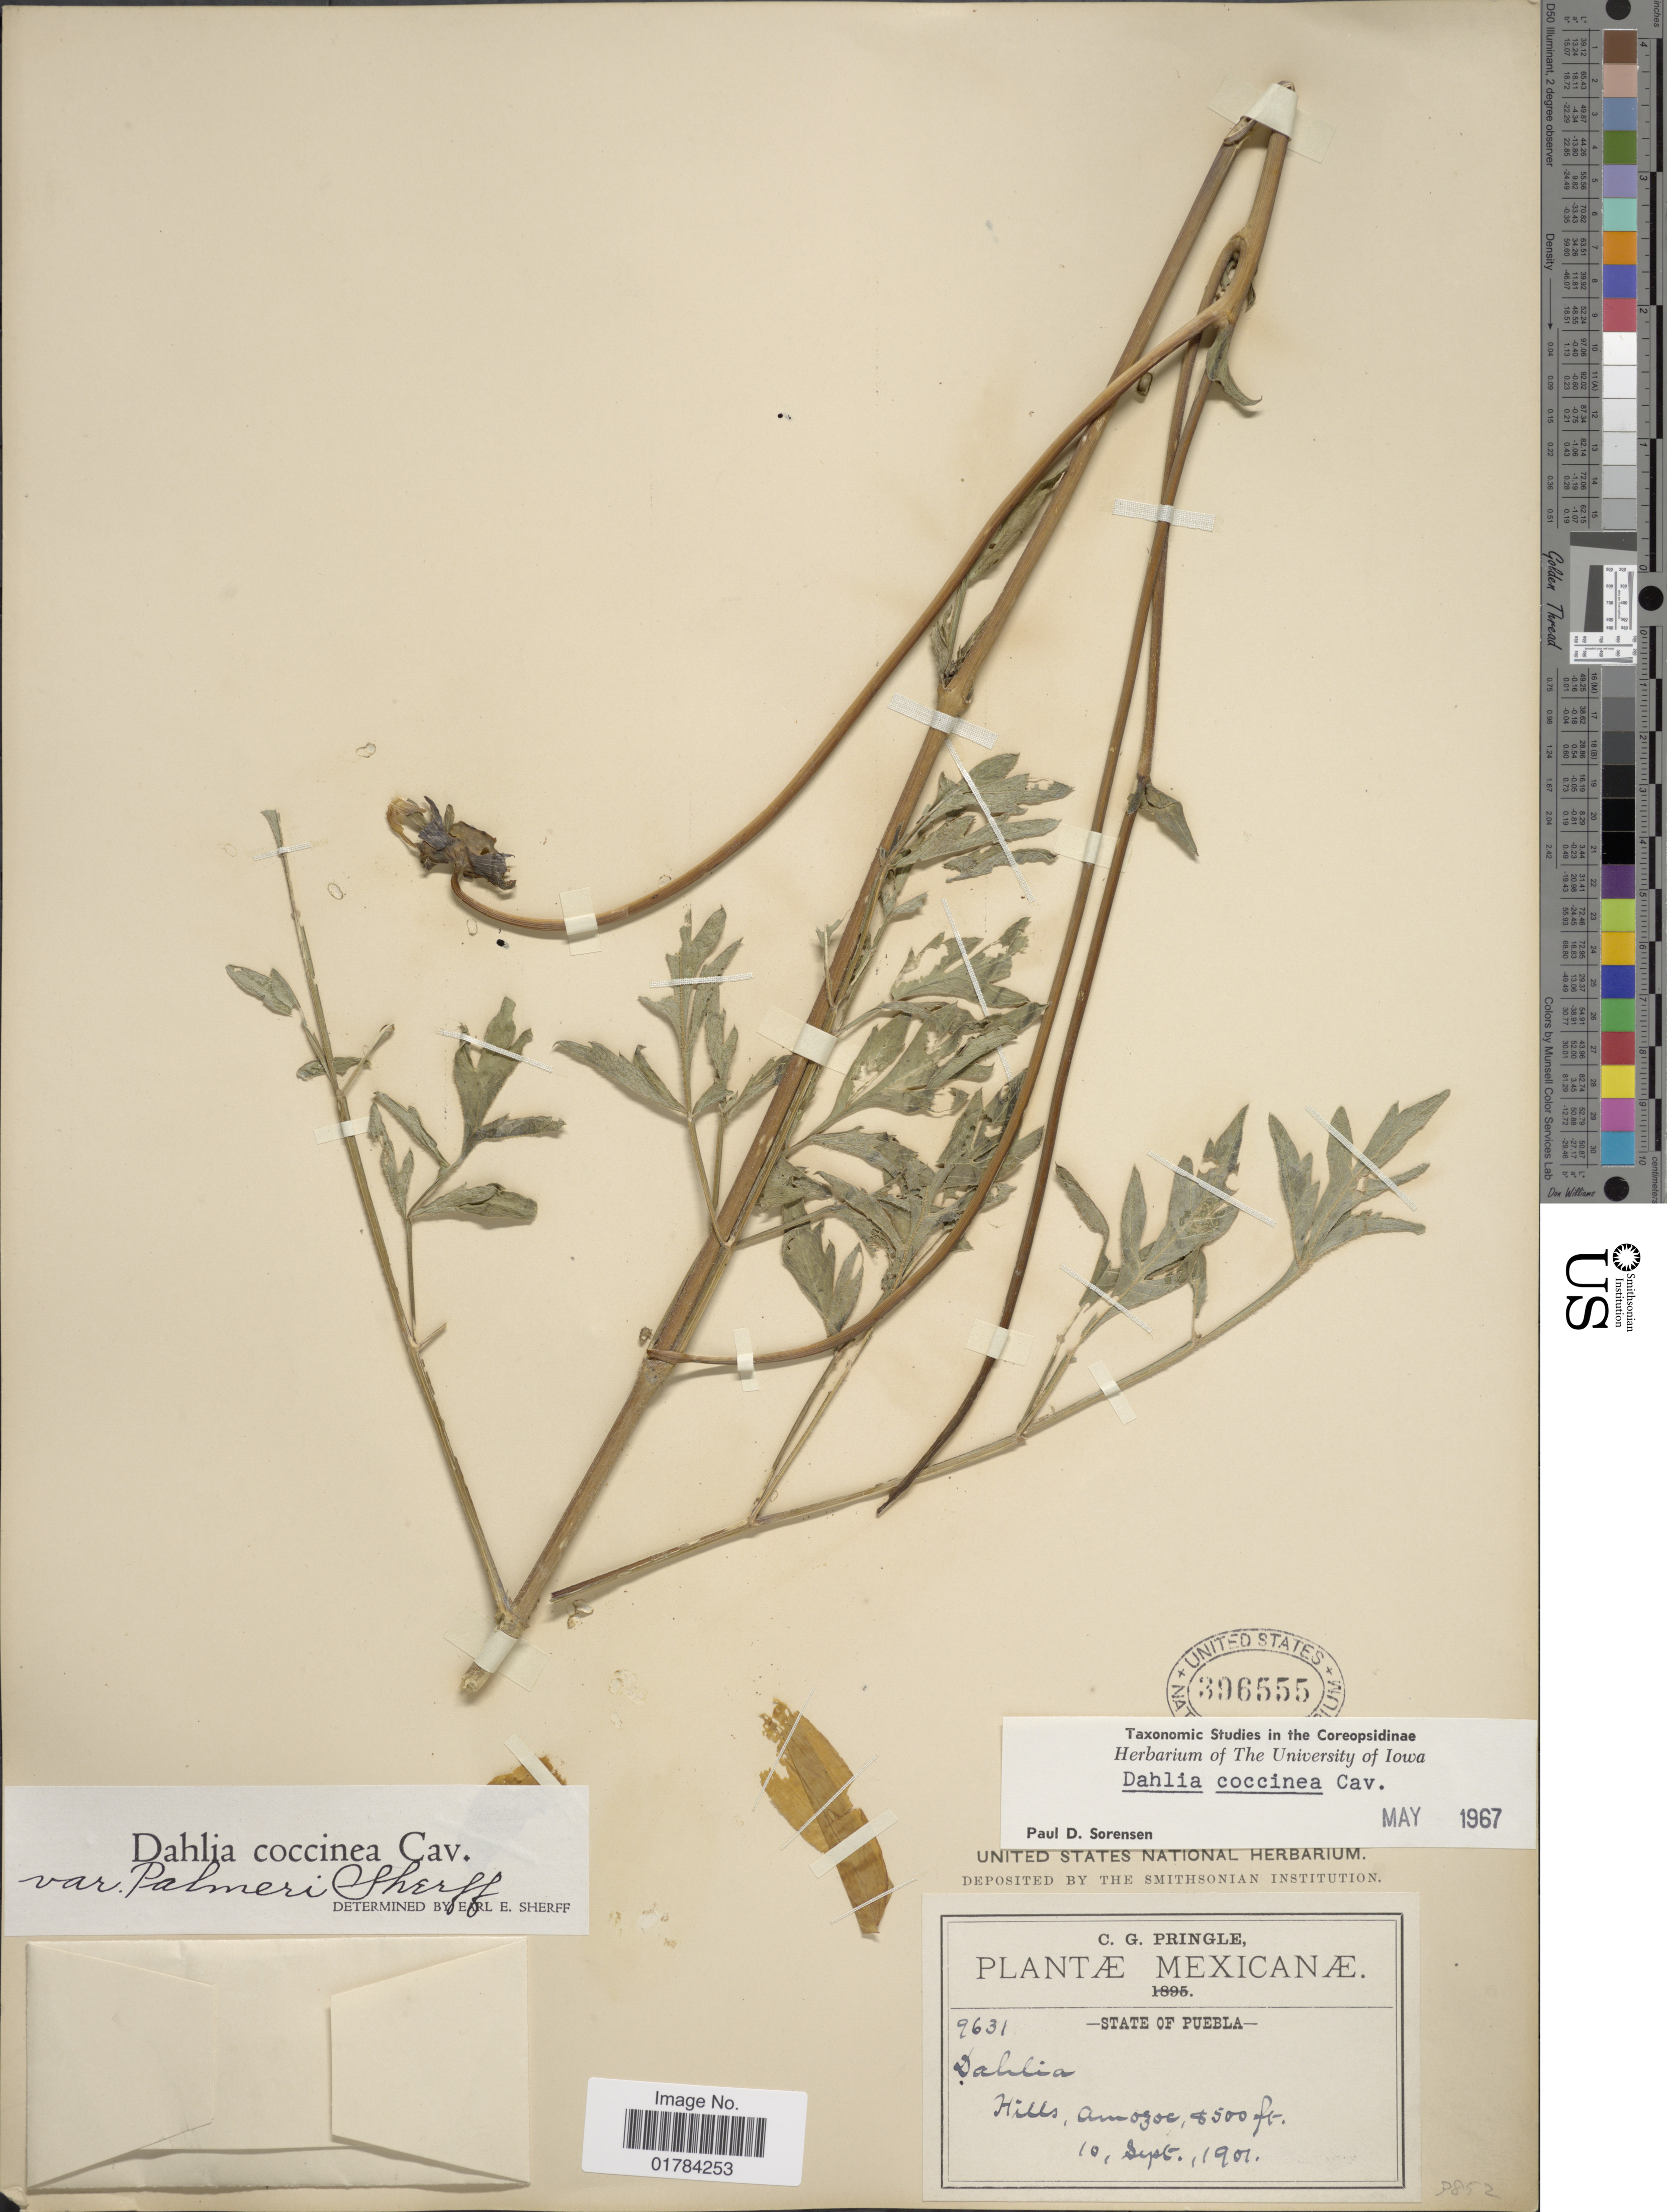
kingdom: Plantae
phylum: Tracheophyta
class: Magnoliopsida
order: Asterales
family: Asteraceae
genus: Dahlia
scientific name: Dahlia coccinea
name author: Cav.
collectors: C. G. Pringle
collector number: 9631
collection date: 1901-09-10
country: Mexico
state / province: Puebla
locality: Hills, Amozoc.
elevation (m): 2591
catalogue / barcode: US 396555